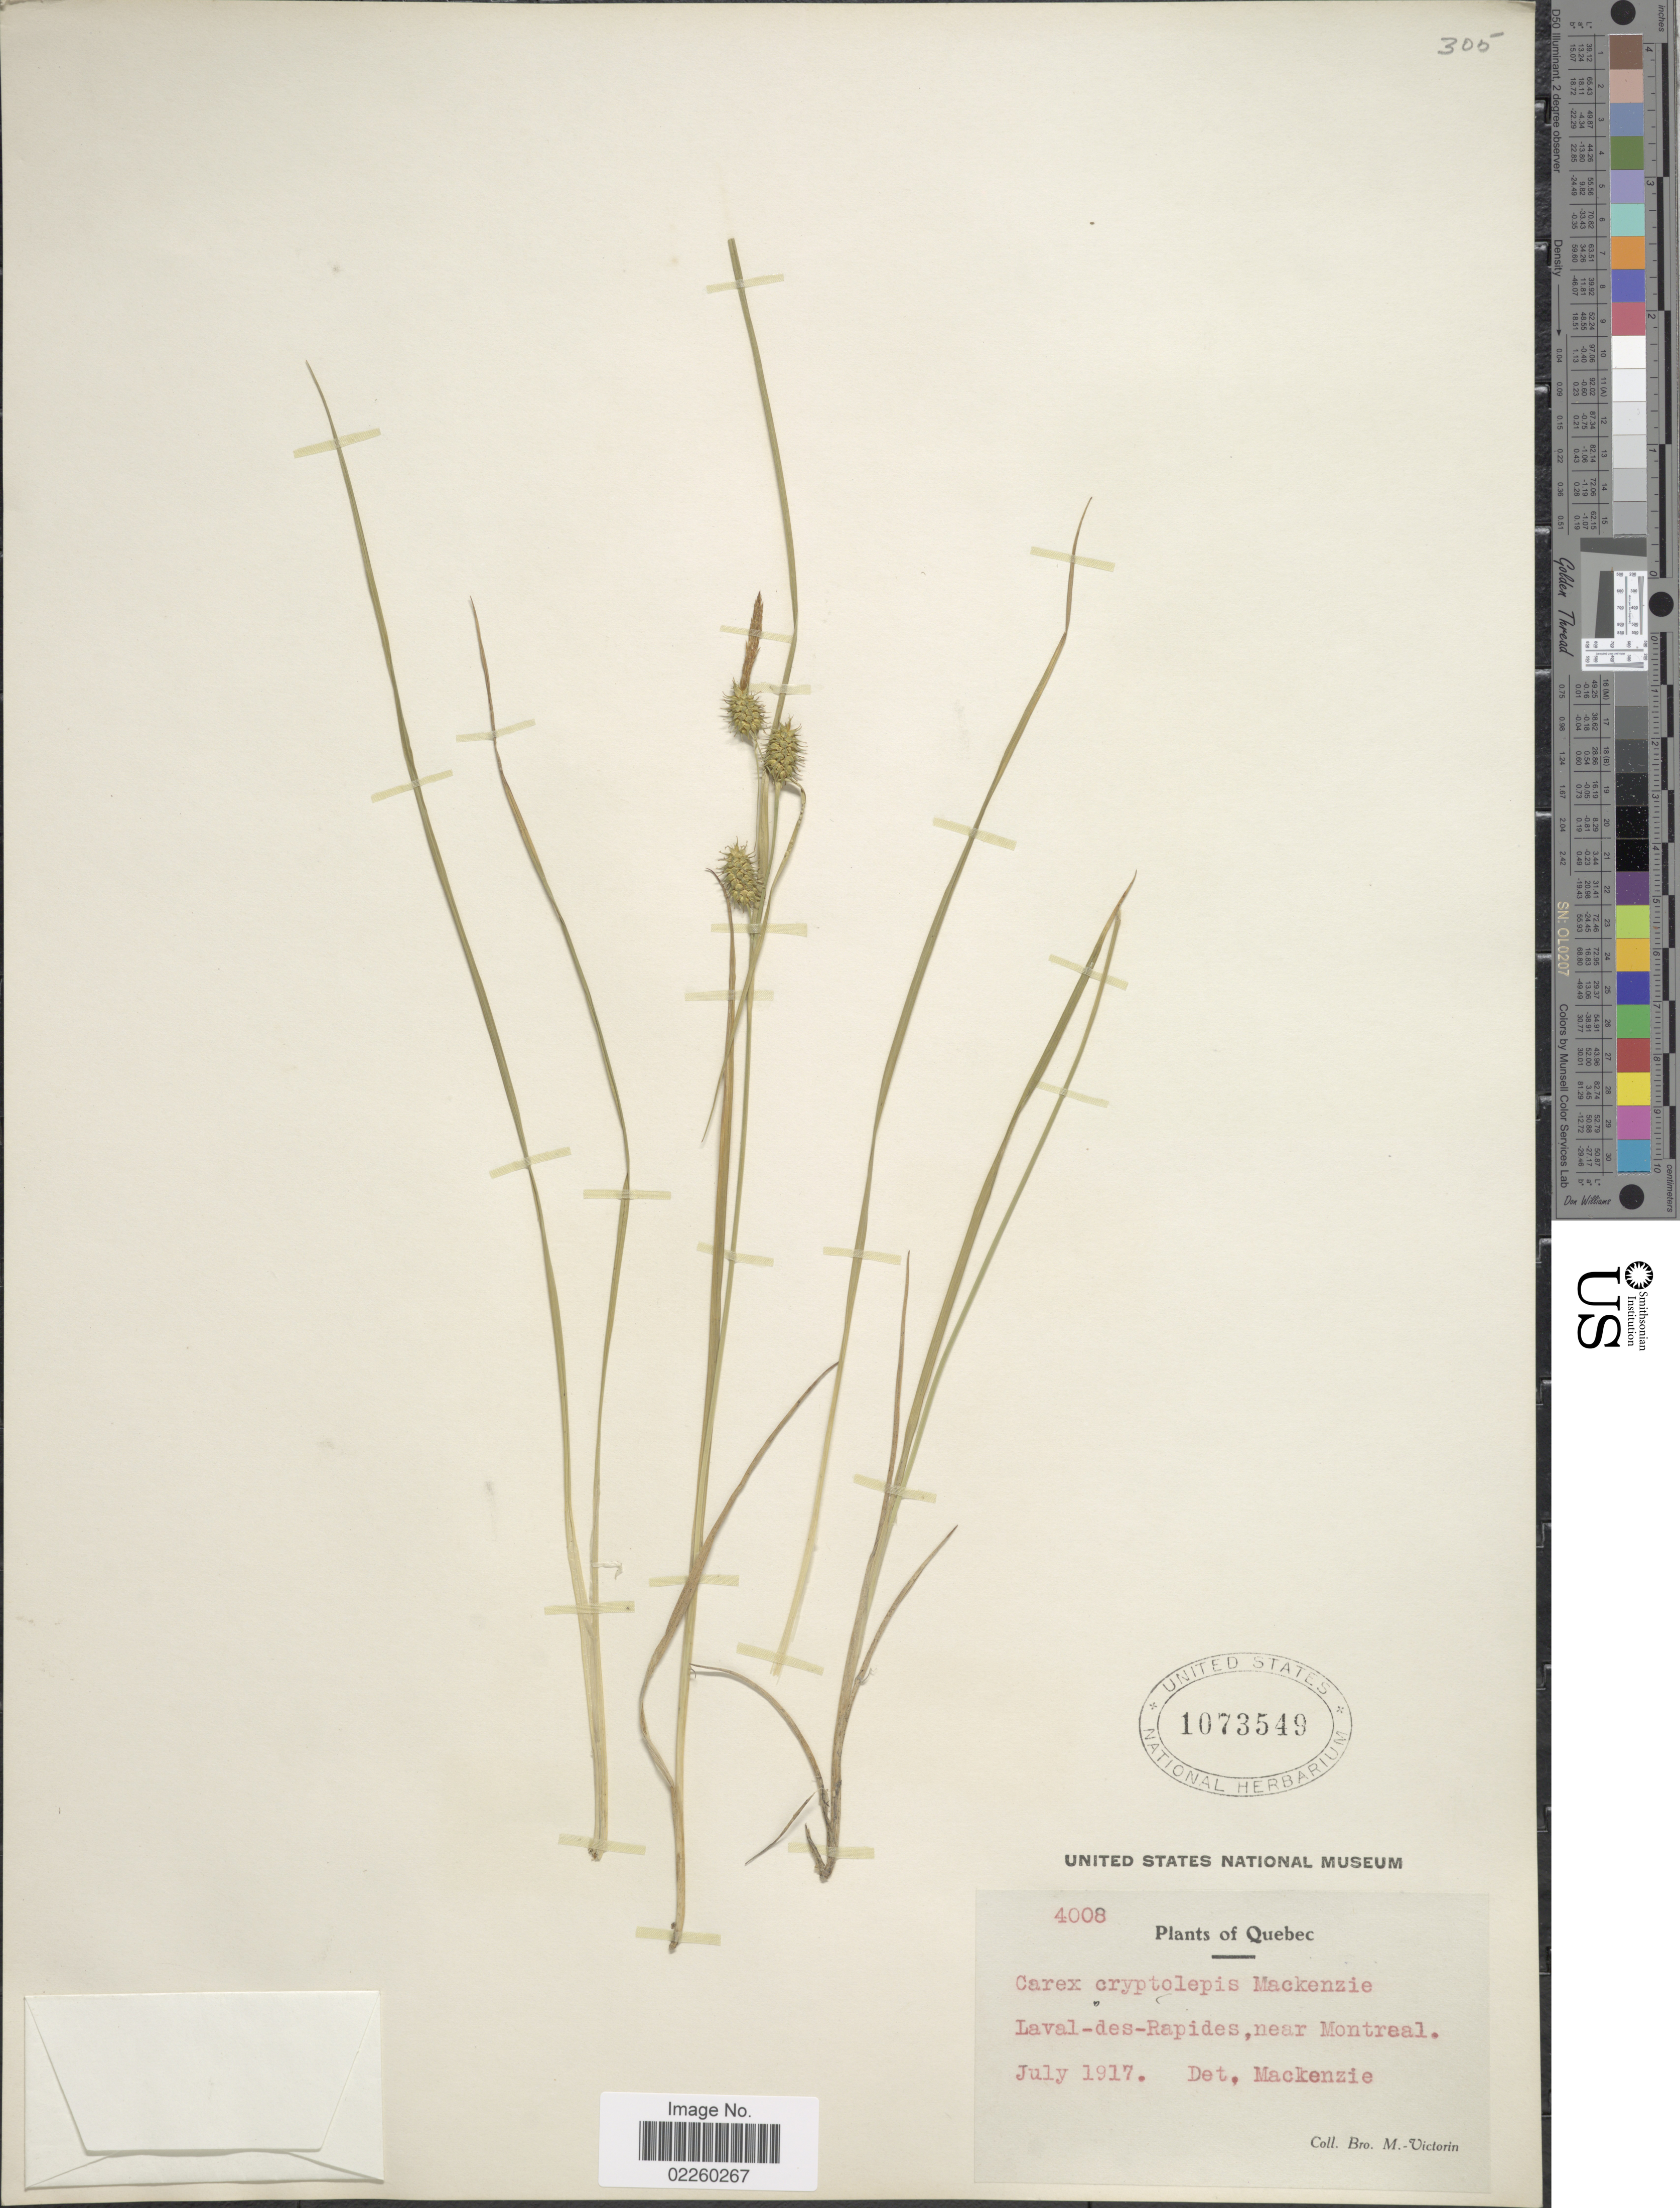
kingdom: Plantae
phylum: Tracheophyta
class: Liliopsida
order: Poales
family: Cyperaceae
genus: Carex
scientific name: Carex cryptolepis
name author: Mack.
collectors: Fr. Marie-Victorin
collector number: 4008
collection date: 1917-07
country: Canada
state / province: Quebec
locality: Laval-des-Rapides, near Montreal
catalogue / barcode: US 1073549